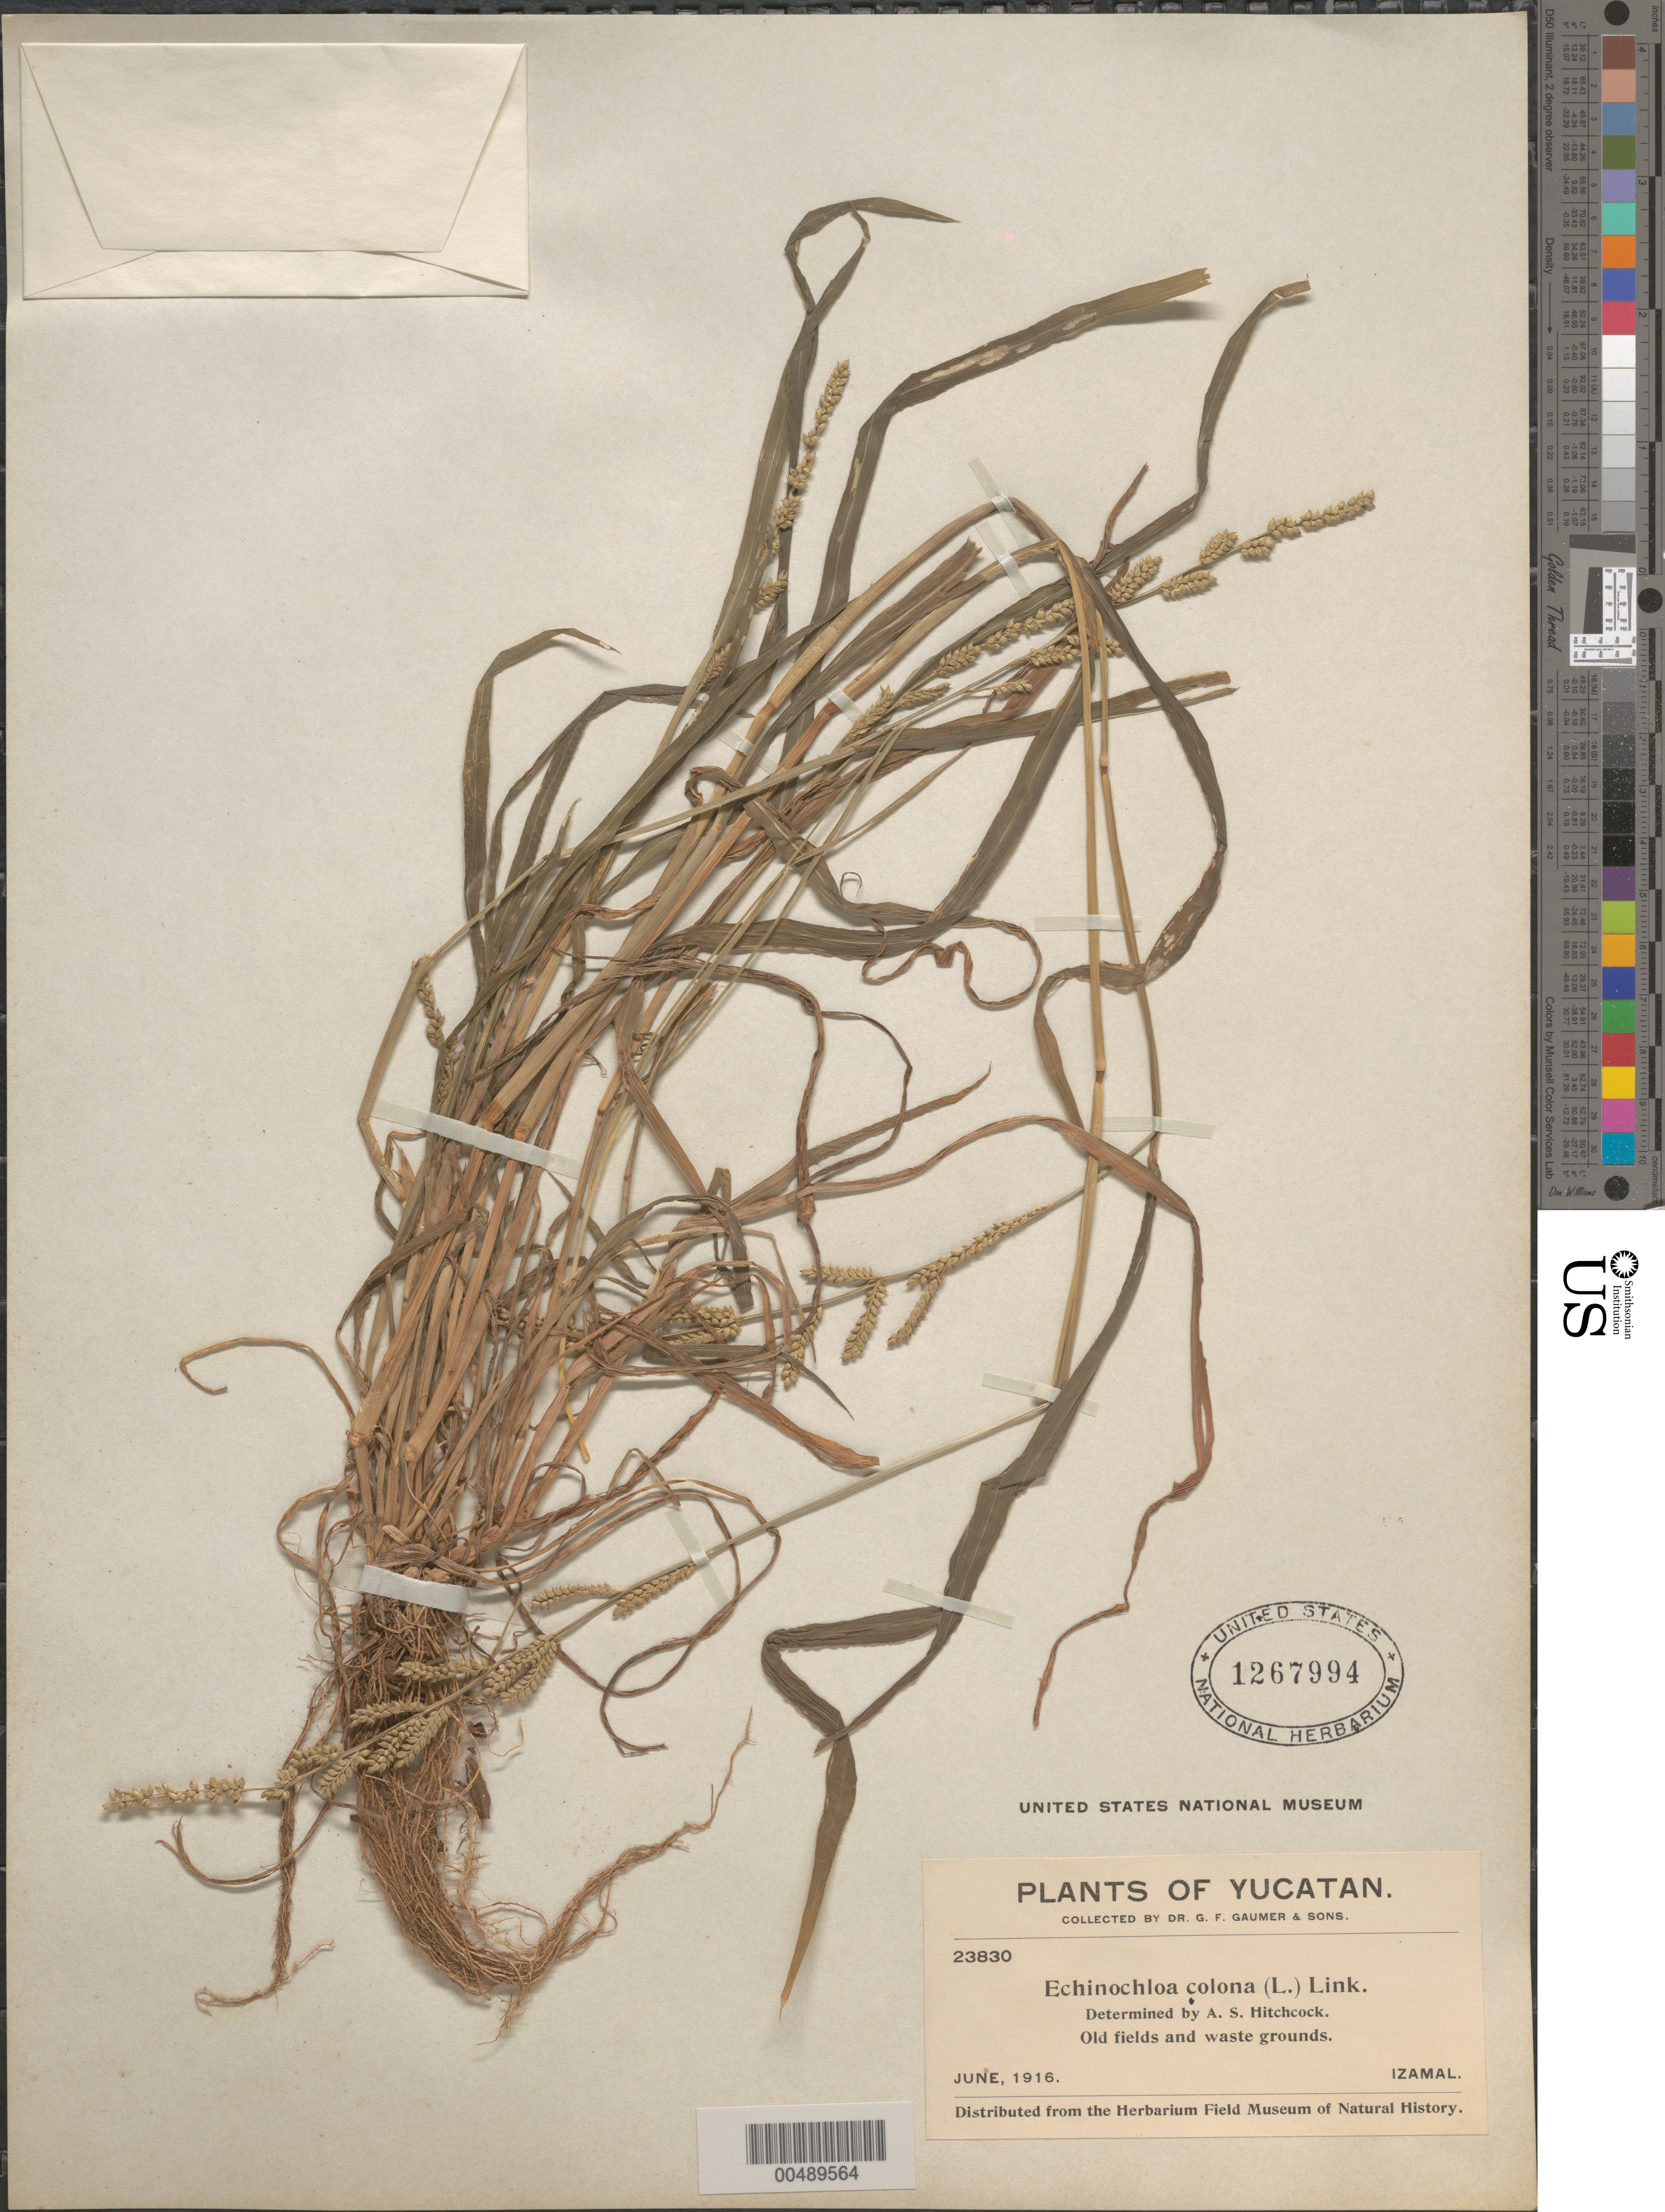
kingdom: Plantae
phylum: Tracheophyta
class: Liliopsida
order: Poales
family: Poaceae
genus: Echinochloa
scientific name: Echinochloa colona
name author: (L.) Link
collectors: G. F. Gaumer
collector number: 23830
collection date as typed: Jun 1916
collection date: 1916-06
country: Mexico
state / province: Yucatan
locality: Izamal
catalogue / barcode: US 1267994